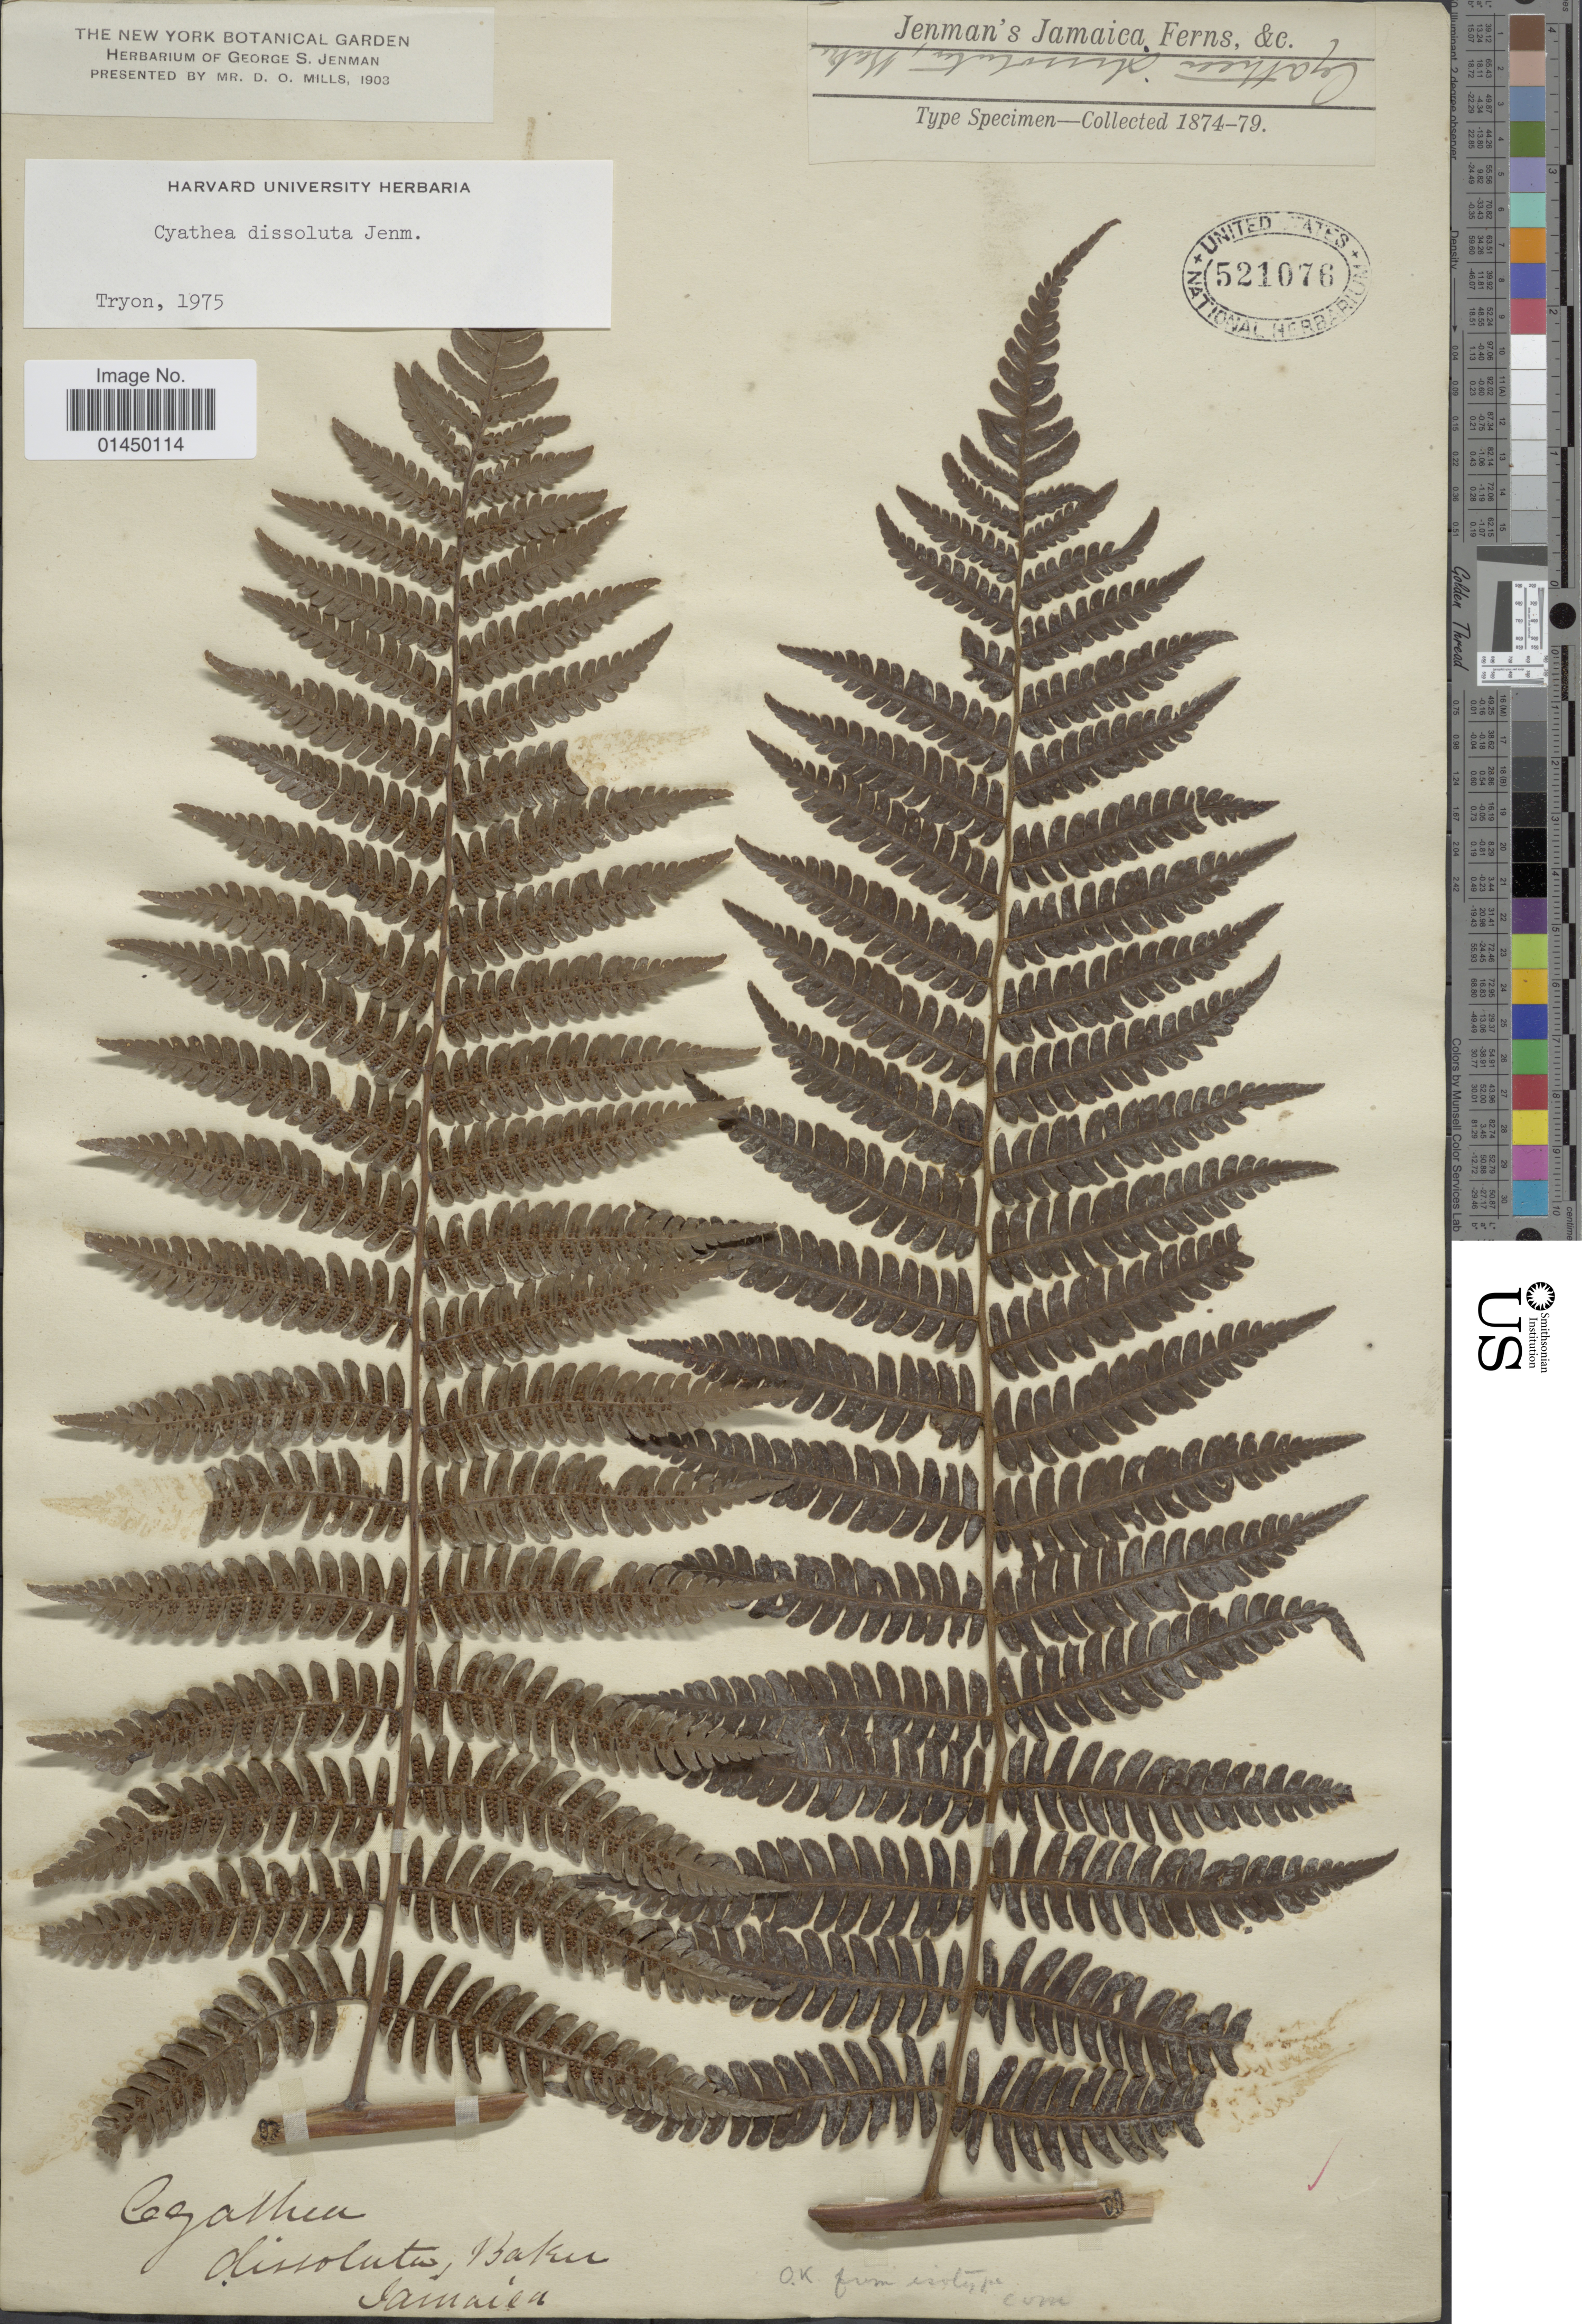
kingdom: Plantae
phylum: Tracheophyta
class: Polypodiopsida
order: Cyatheales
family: Cyatheaceae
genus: Cyathea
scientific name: Cyathea dissoluta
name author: Baker in Jenman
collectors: G. S. Jenman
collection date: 1874/1879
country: Jamaica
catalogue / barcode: US 521076